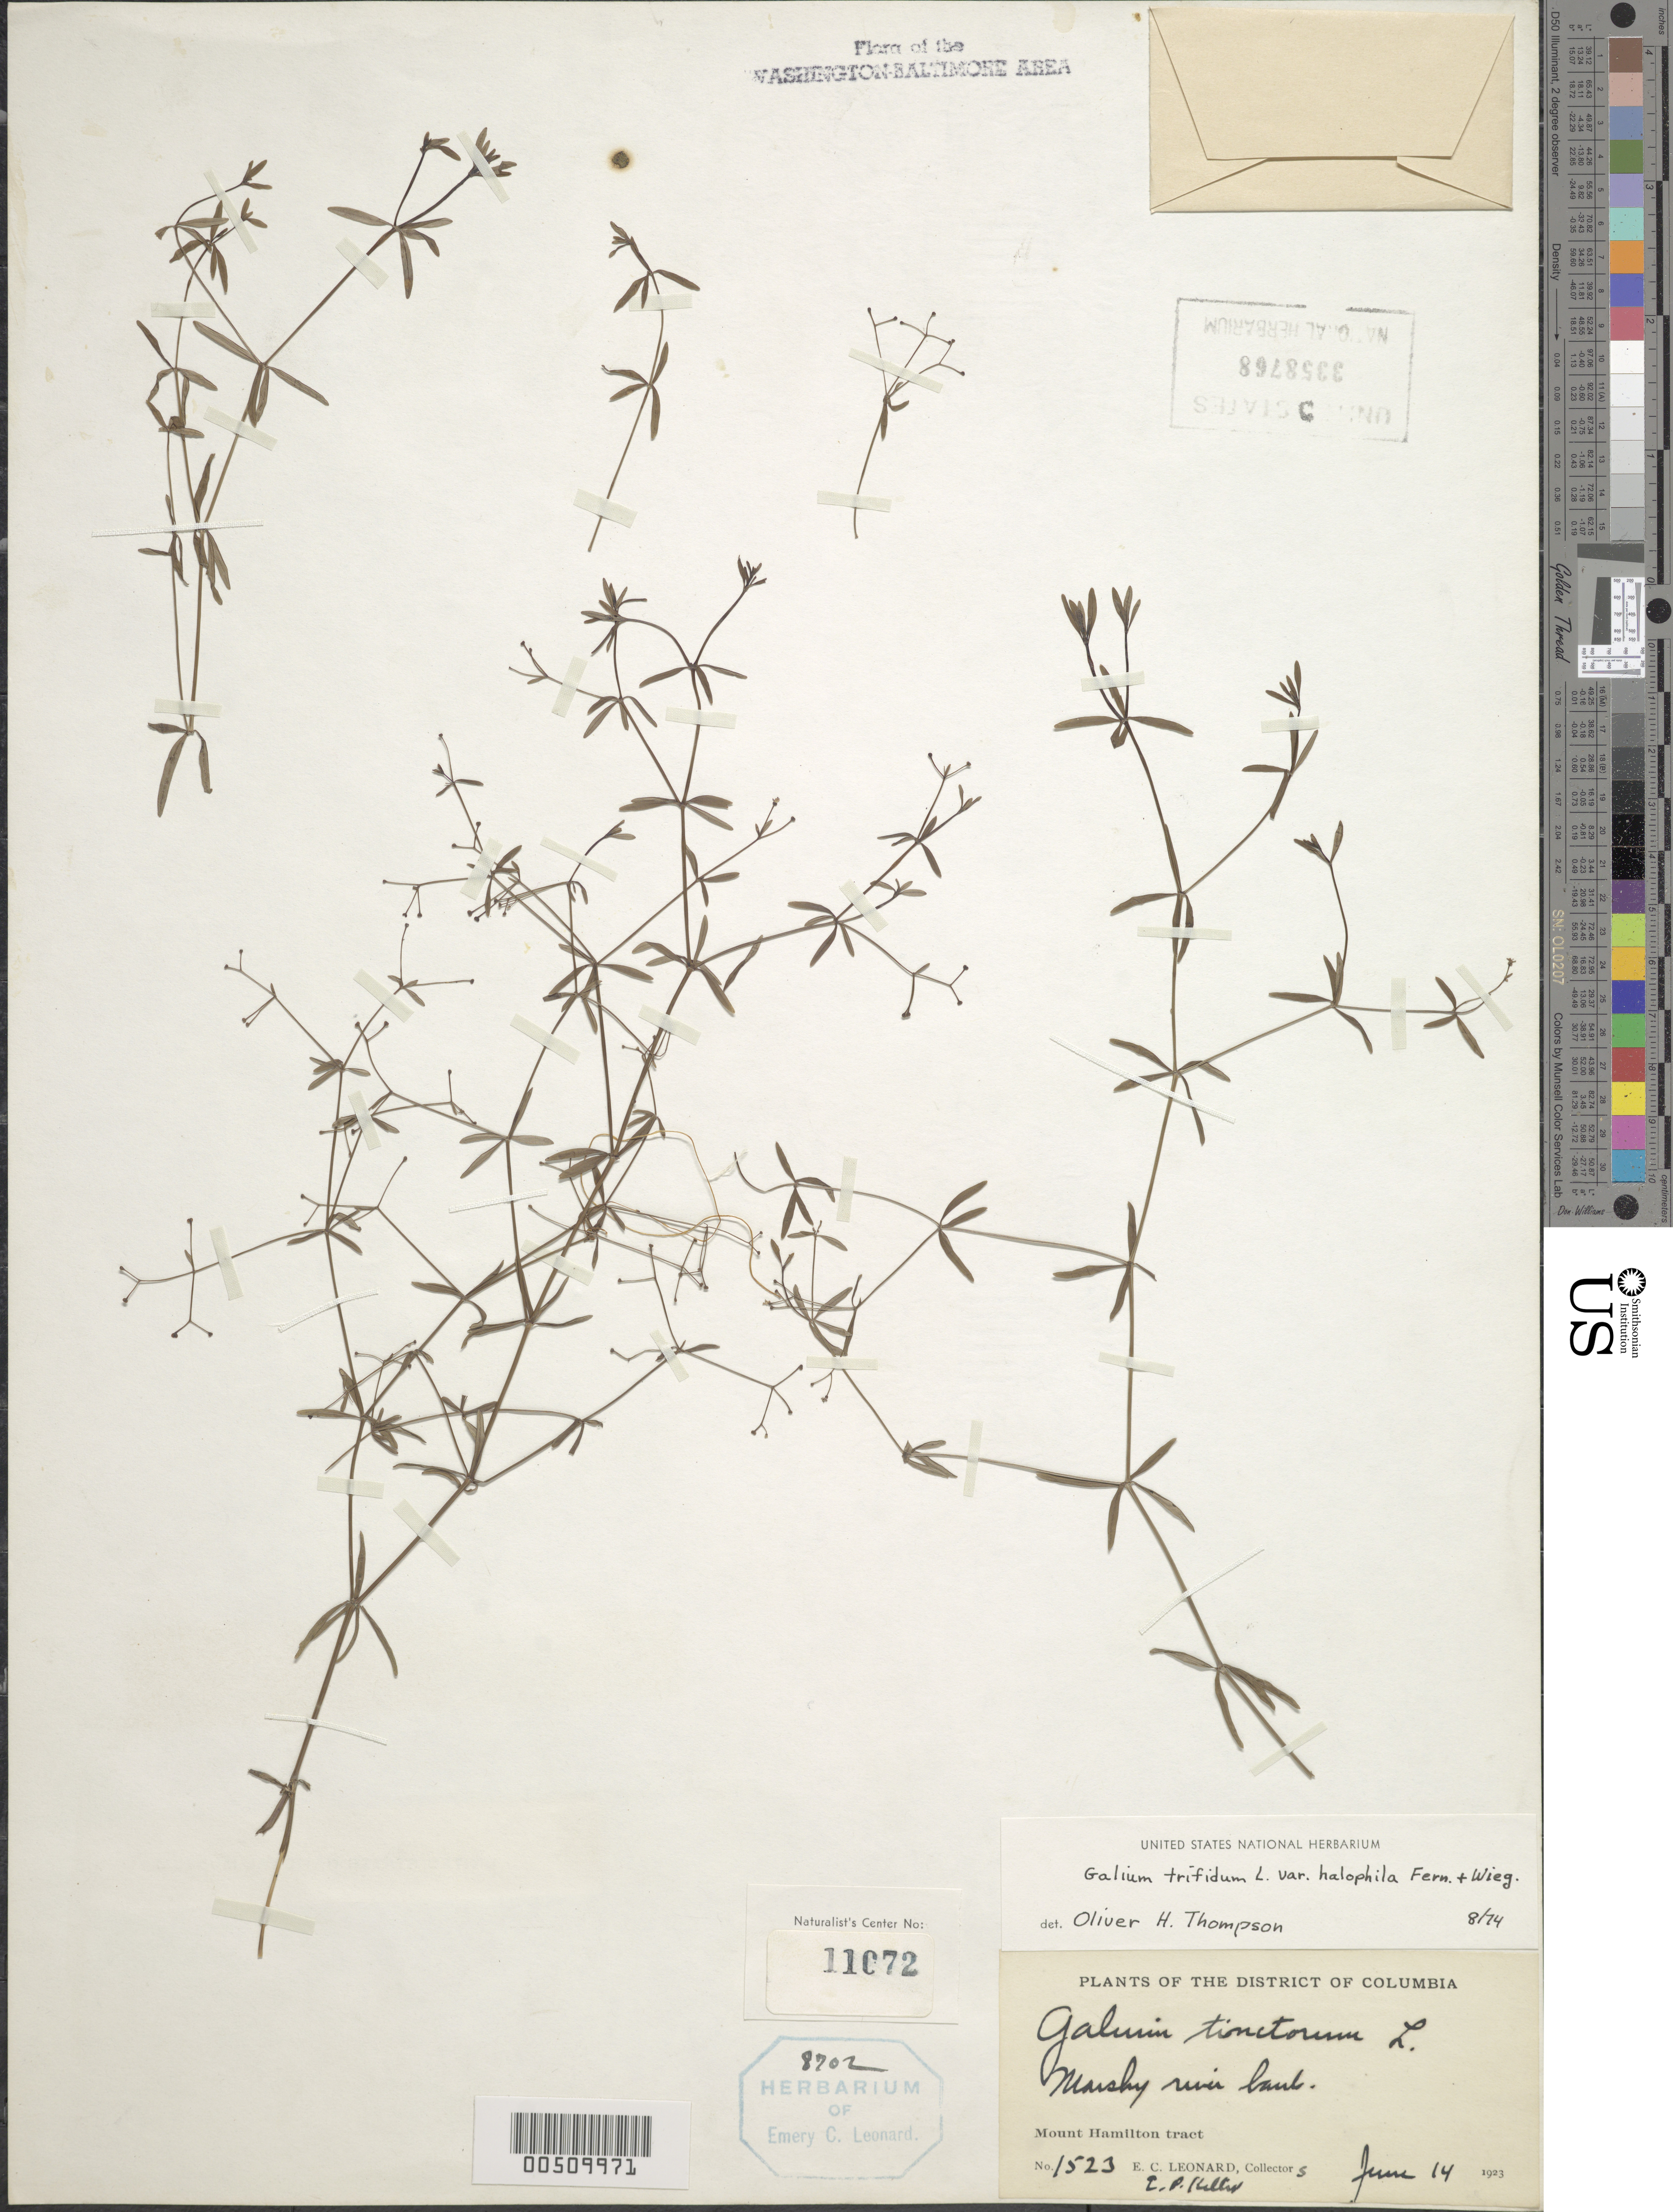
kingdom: Plantae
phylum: Tracheophyta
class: Magnoliopsida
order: Gentianales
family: Rubiaceae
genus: Galium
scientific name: Galium trifidum var. halophilum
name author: Fernald & Wiegand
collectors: E. C. Leonard & E. P. Killip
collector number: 1523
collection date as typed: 14 Jun 1923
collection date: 1923-06-14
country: United States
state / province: District of Columbia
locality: Mt. Hamilton Tract (National Arboretum)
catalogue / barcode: US 3358768